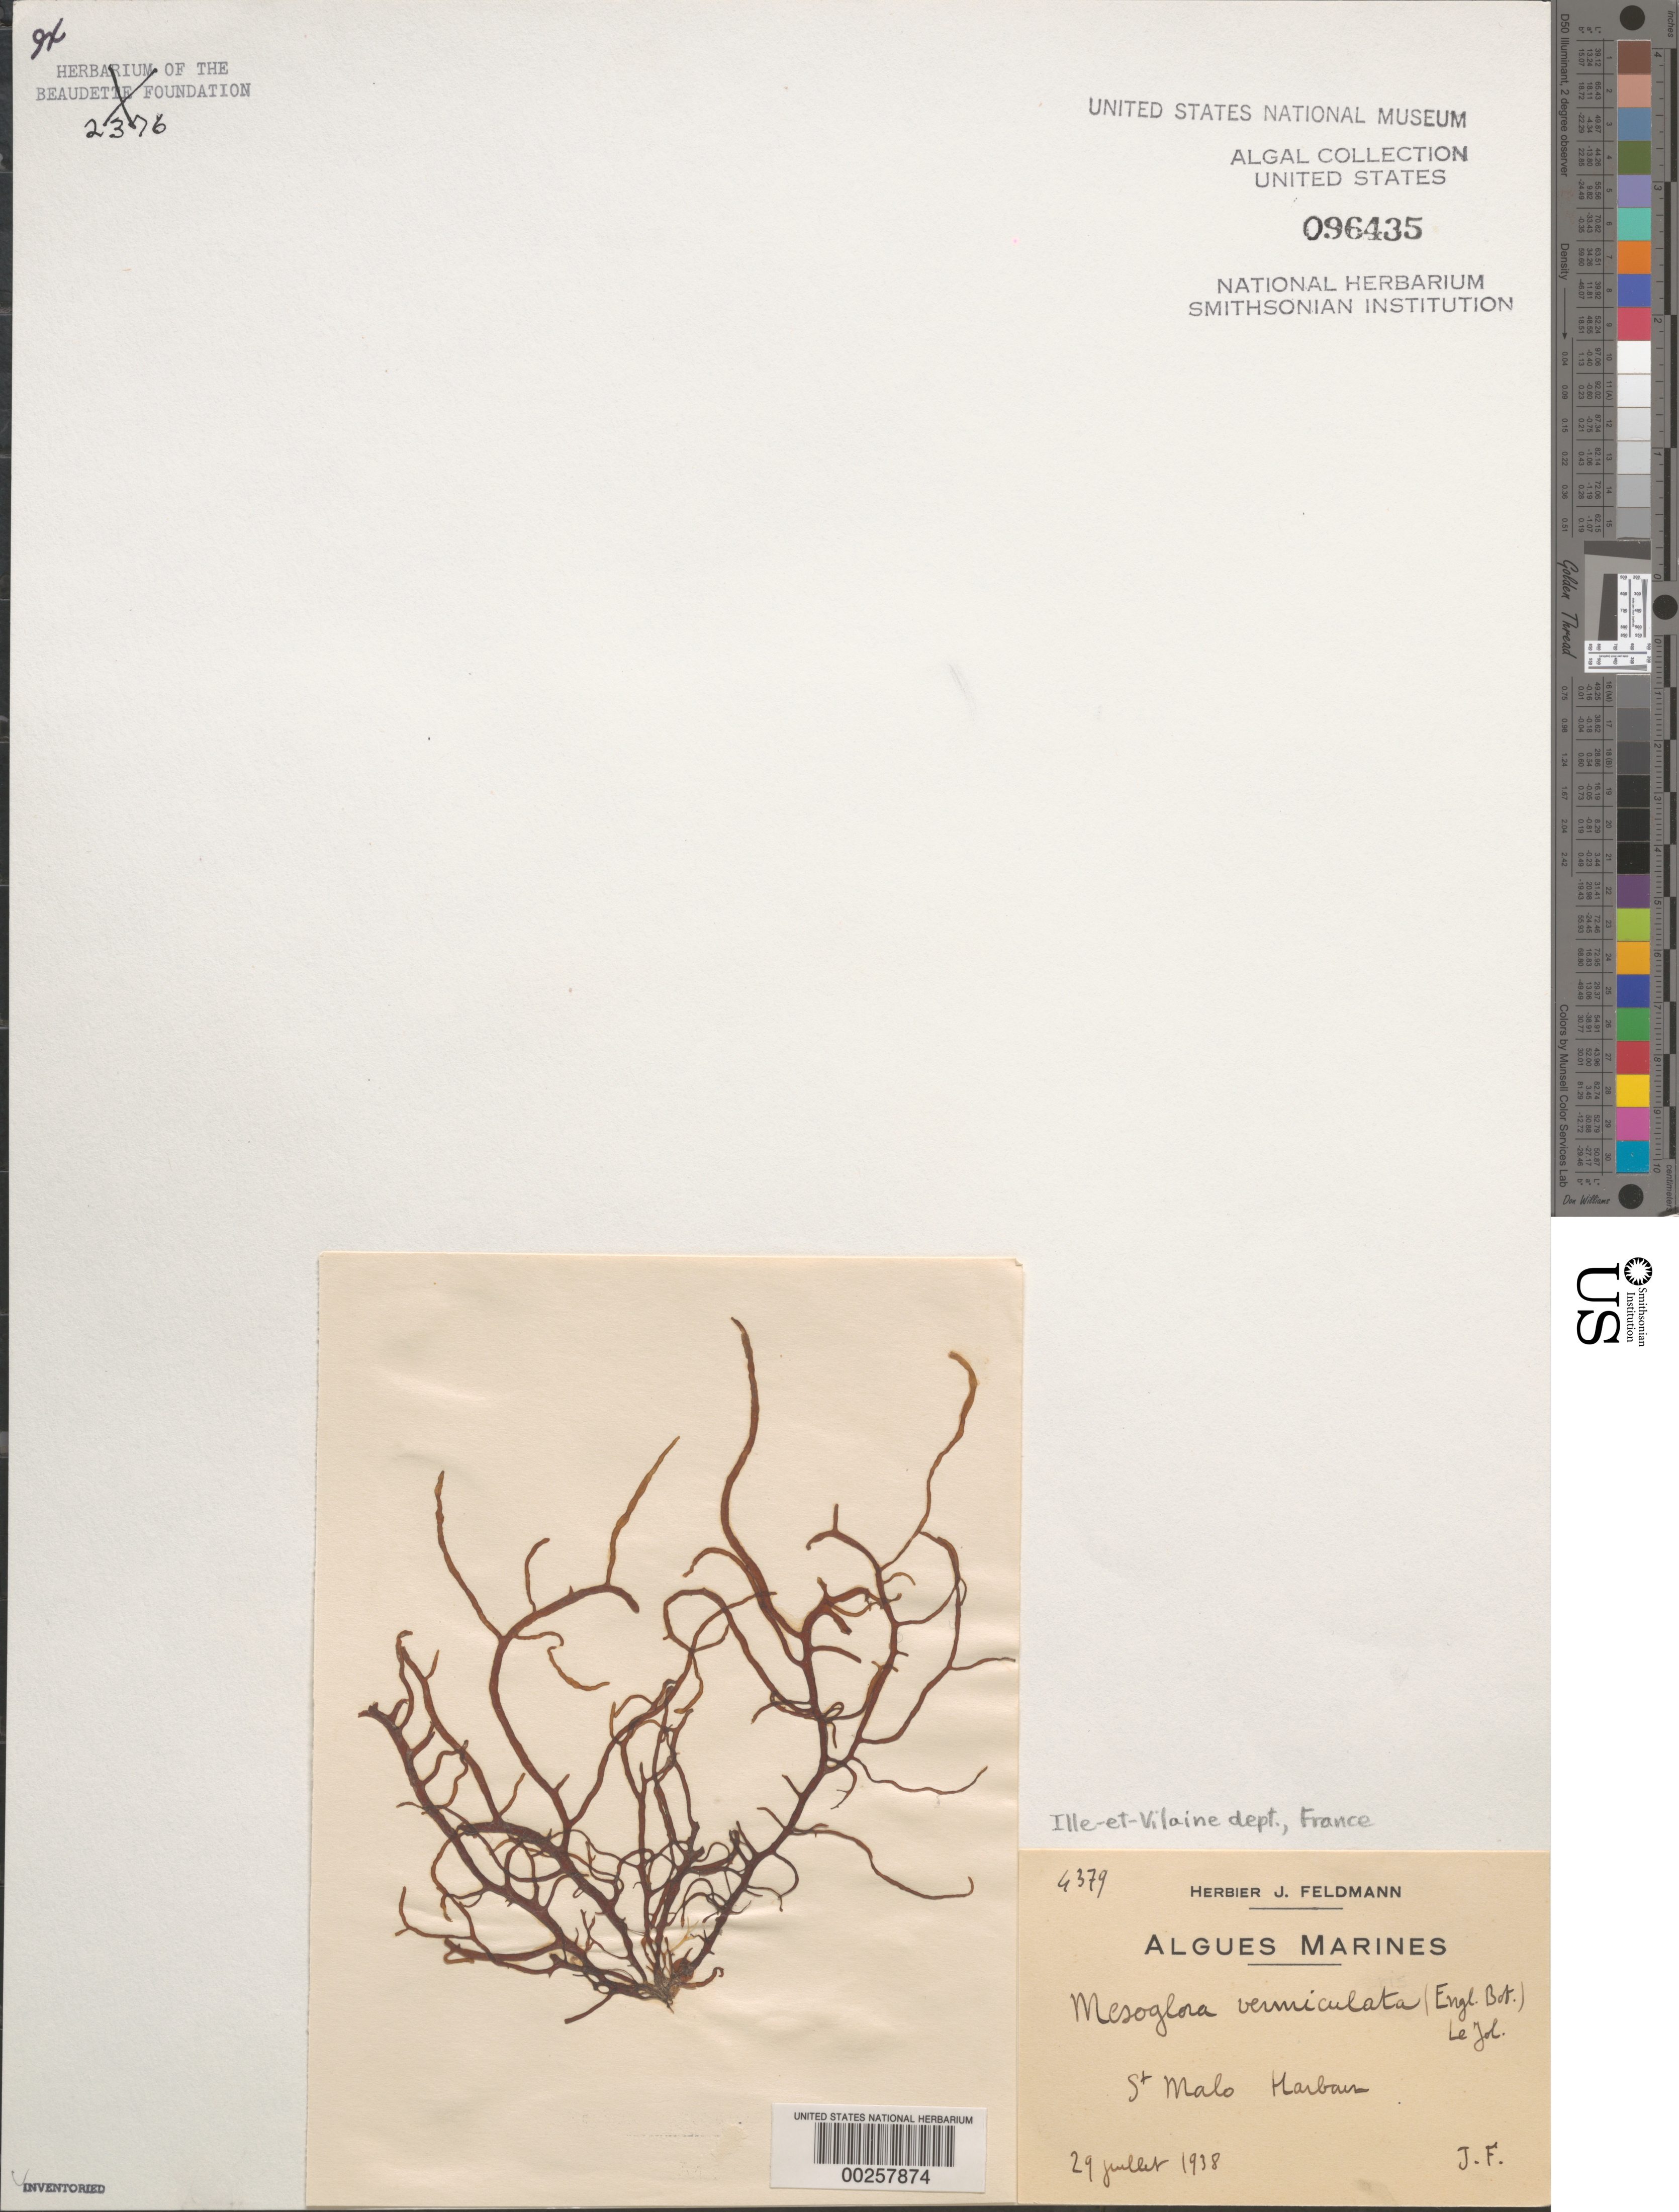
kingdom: Chromista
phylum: Ochrophyta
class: Phaeophyceae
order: Ectocarpales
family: Chordariaceae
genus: Mesogloia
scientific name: Mesogloia vermiculata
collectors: J. Feldmann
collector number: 4379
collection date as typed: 29 Jul 1938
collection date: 1938-07-29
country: France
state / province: Bretagne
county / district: Ille-et-Vilaine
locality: St. Malo harbor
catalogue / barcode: US 96435